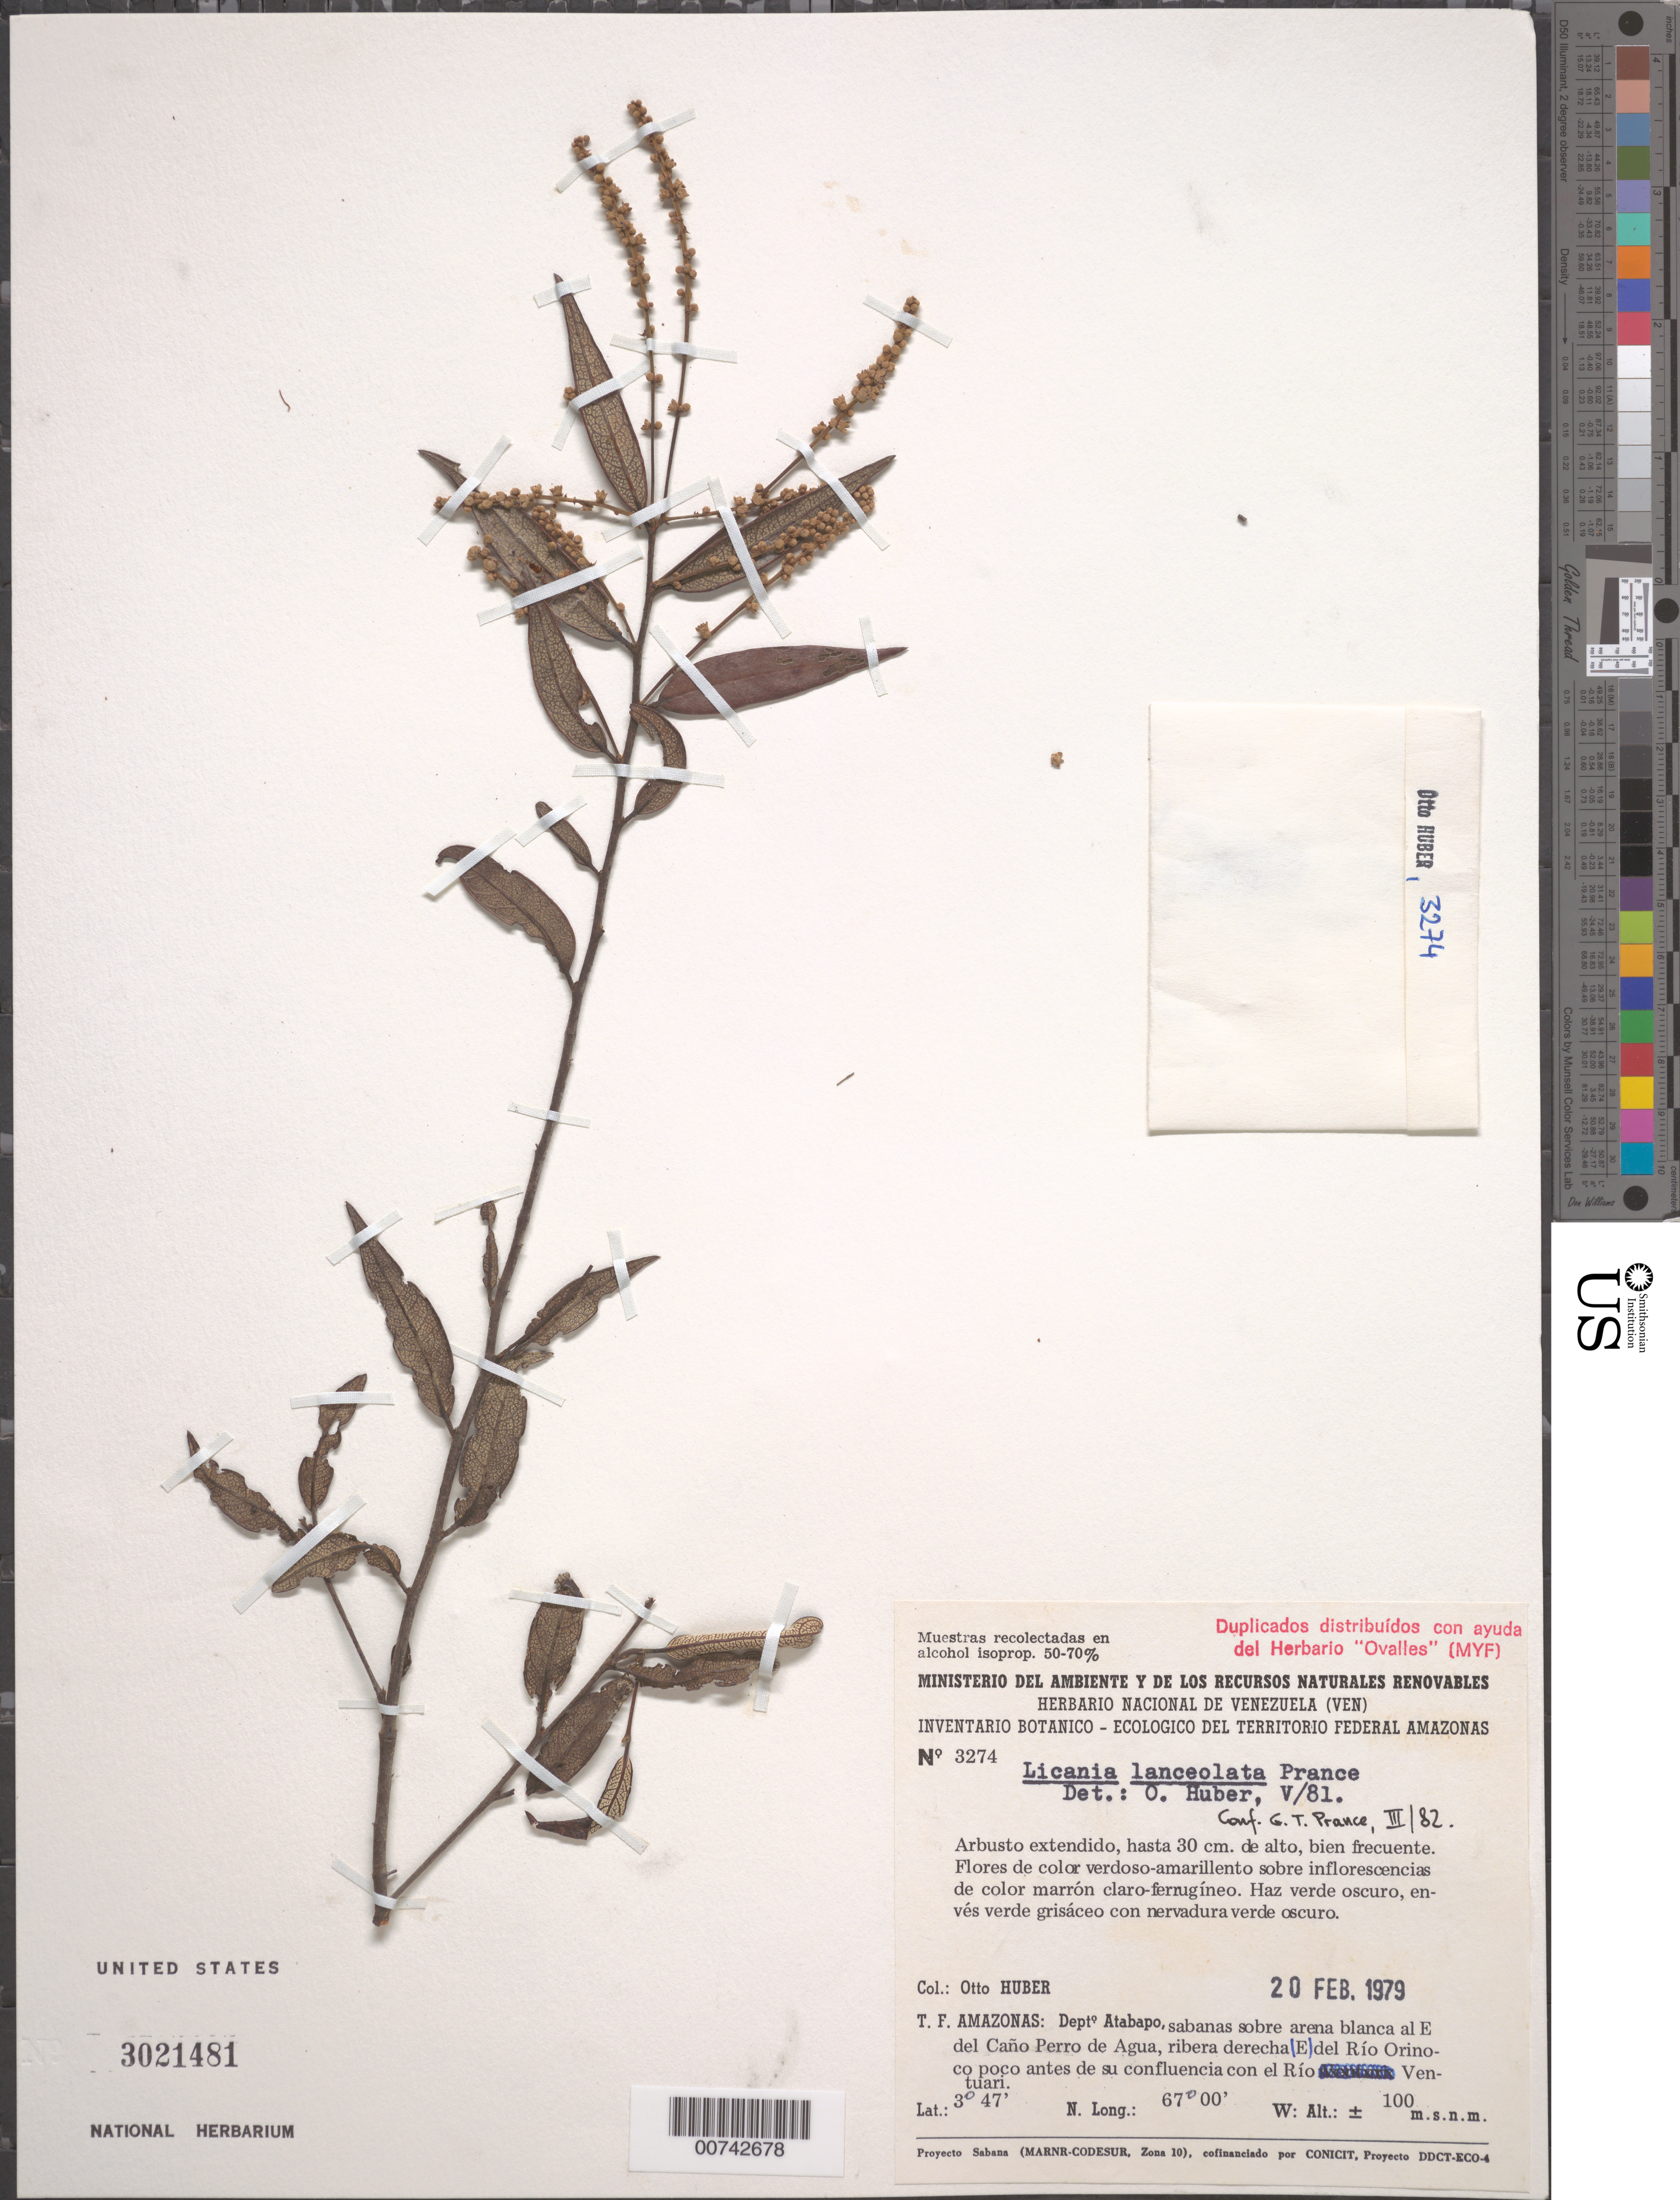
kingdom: Plantae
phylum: Tracheophyta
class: Magnoliopsida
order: Malpighiales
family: Chrysobalanaceae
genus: Licania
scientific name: Licania lanceolata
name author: Prance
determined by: Huber, Otto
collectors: O. Huber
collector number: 3274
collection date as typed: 20-Feb-79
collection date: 1979-02-20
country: Venezuela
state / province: Amazonas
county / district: Atures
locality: Caño Perro de Agua, al E, ribera derecha (E) del Río Orinoco poco antes de su confluencia con el Río Ventuari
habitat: Sabanas sobre arena blanca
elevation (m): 100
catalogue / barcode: US 3021481